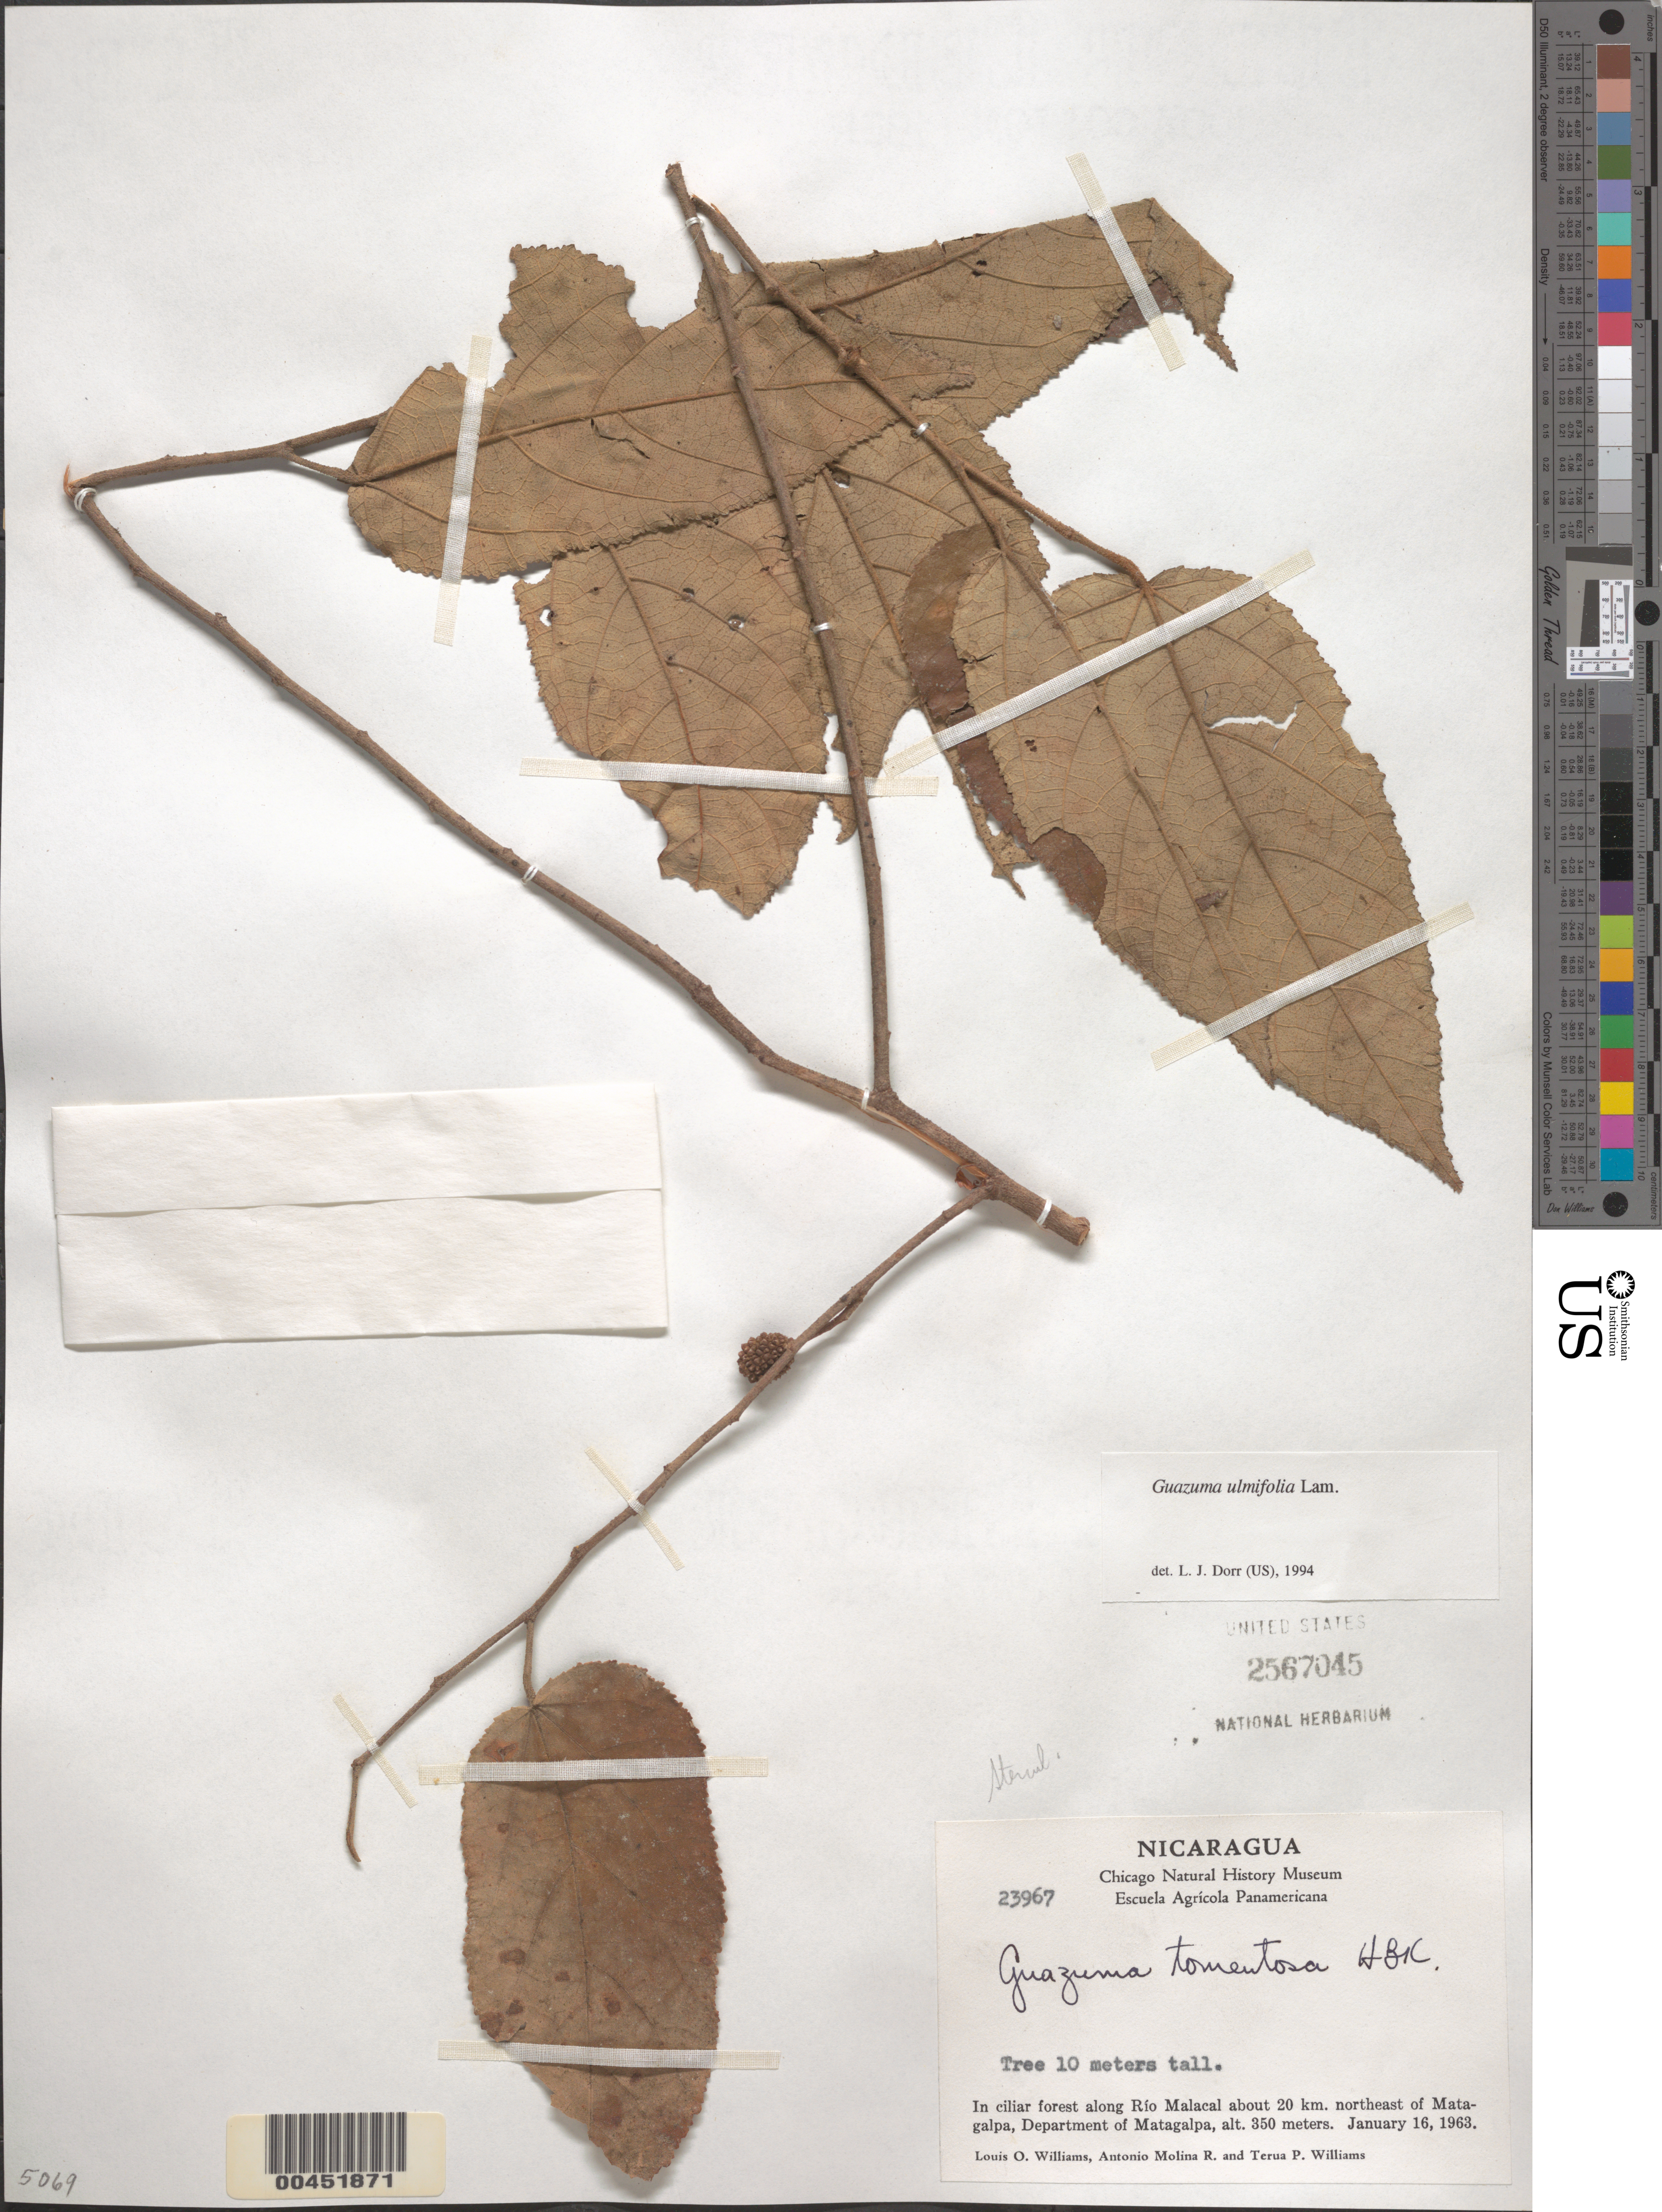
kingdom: Plantae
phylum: Tracheophyta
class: Magnoliopsida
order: Malvales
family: Malvaceae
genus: Guazuma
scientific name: Guazuma ulmifolia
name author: Lam.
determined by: Dorr, L. J., (BOT), Smithsonian Institution - National Museum of Natural History (UNITED STATES)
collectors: L. O. Williams, A. Molina R. & T. P. Williams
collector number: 23967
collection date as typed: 16 Jan 1963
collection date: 1963-01-16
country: Nicaragua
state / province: Matagalpa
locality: Río Malacal about 20 km NE of Matagalpa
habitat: In ciliar forest along río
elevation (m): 350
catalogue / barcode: US 2567045